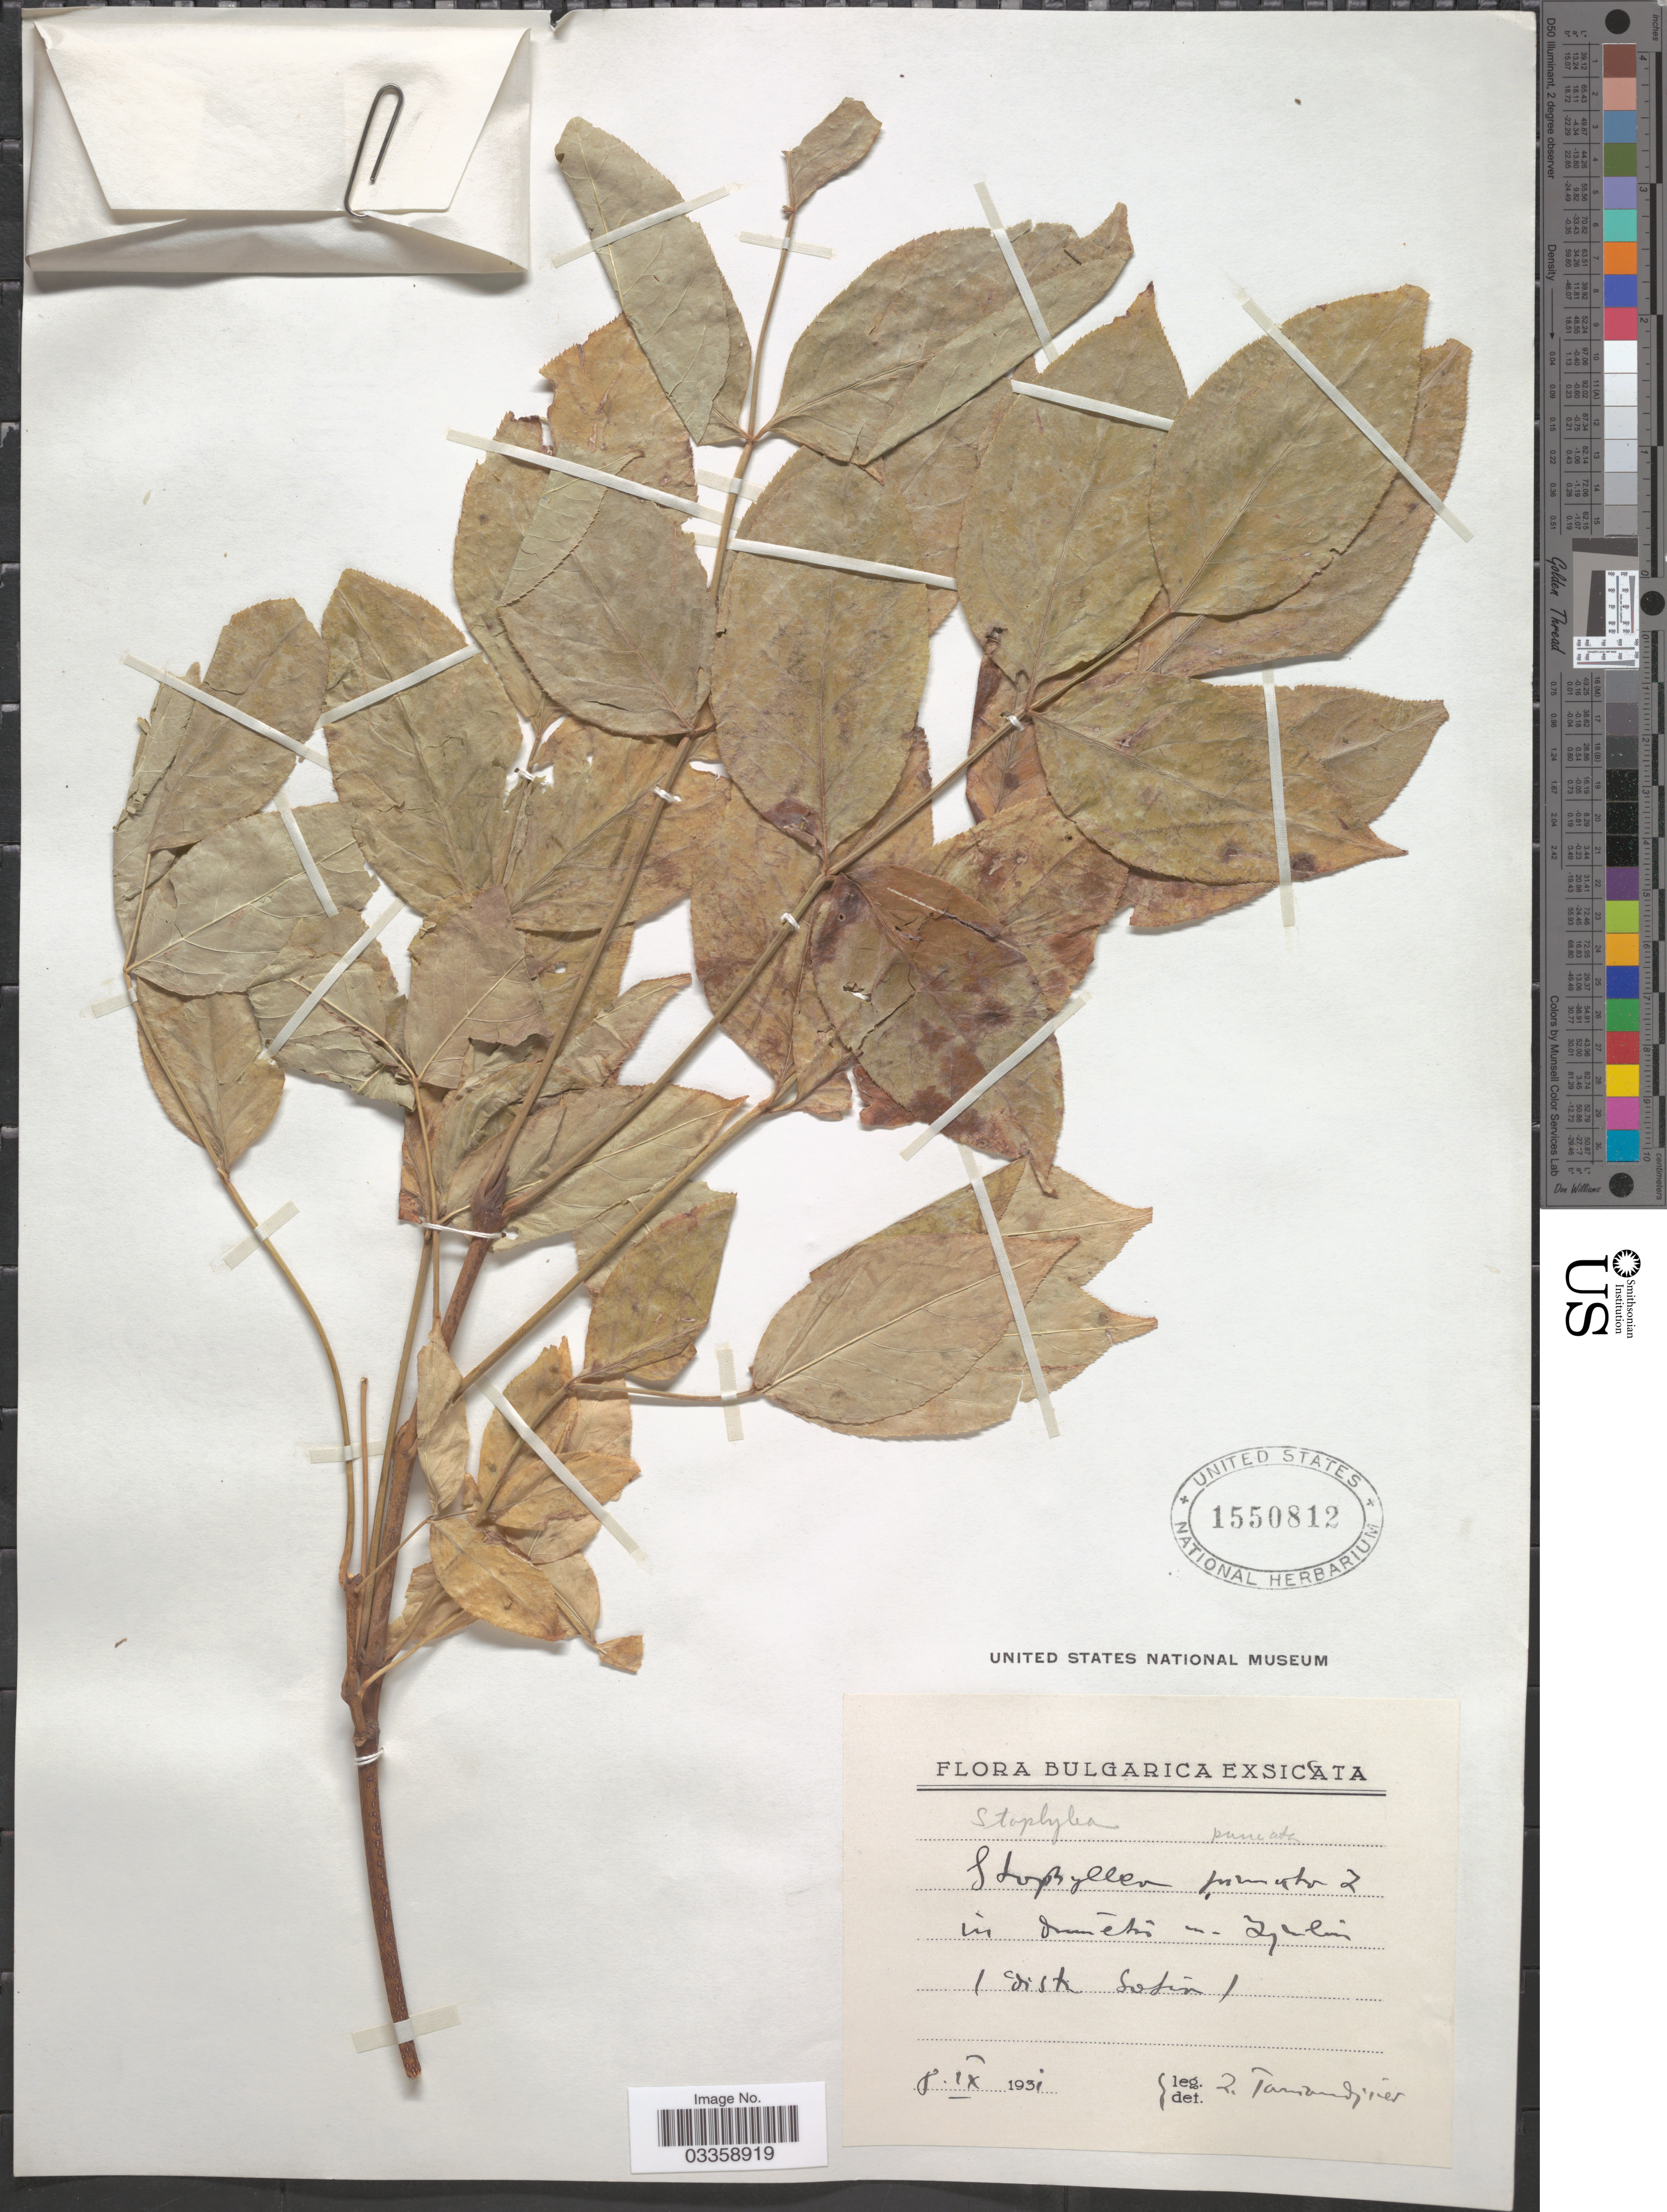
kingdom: Plantae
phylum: Tracheophyta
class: Magnoliopsida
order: Crossosomatales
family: Staphyleaceae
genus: Staphylea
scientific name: Staphylea pinnata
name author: L.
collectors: Z. Tamvudjiev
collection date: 1931-09-08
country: Bulgaria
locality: In dometis in- Zylin. (distr Sofia).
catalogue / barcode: US 1550812